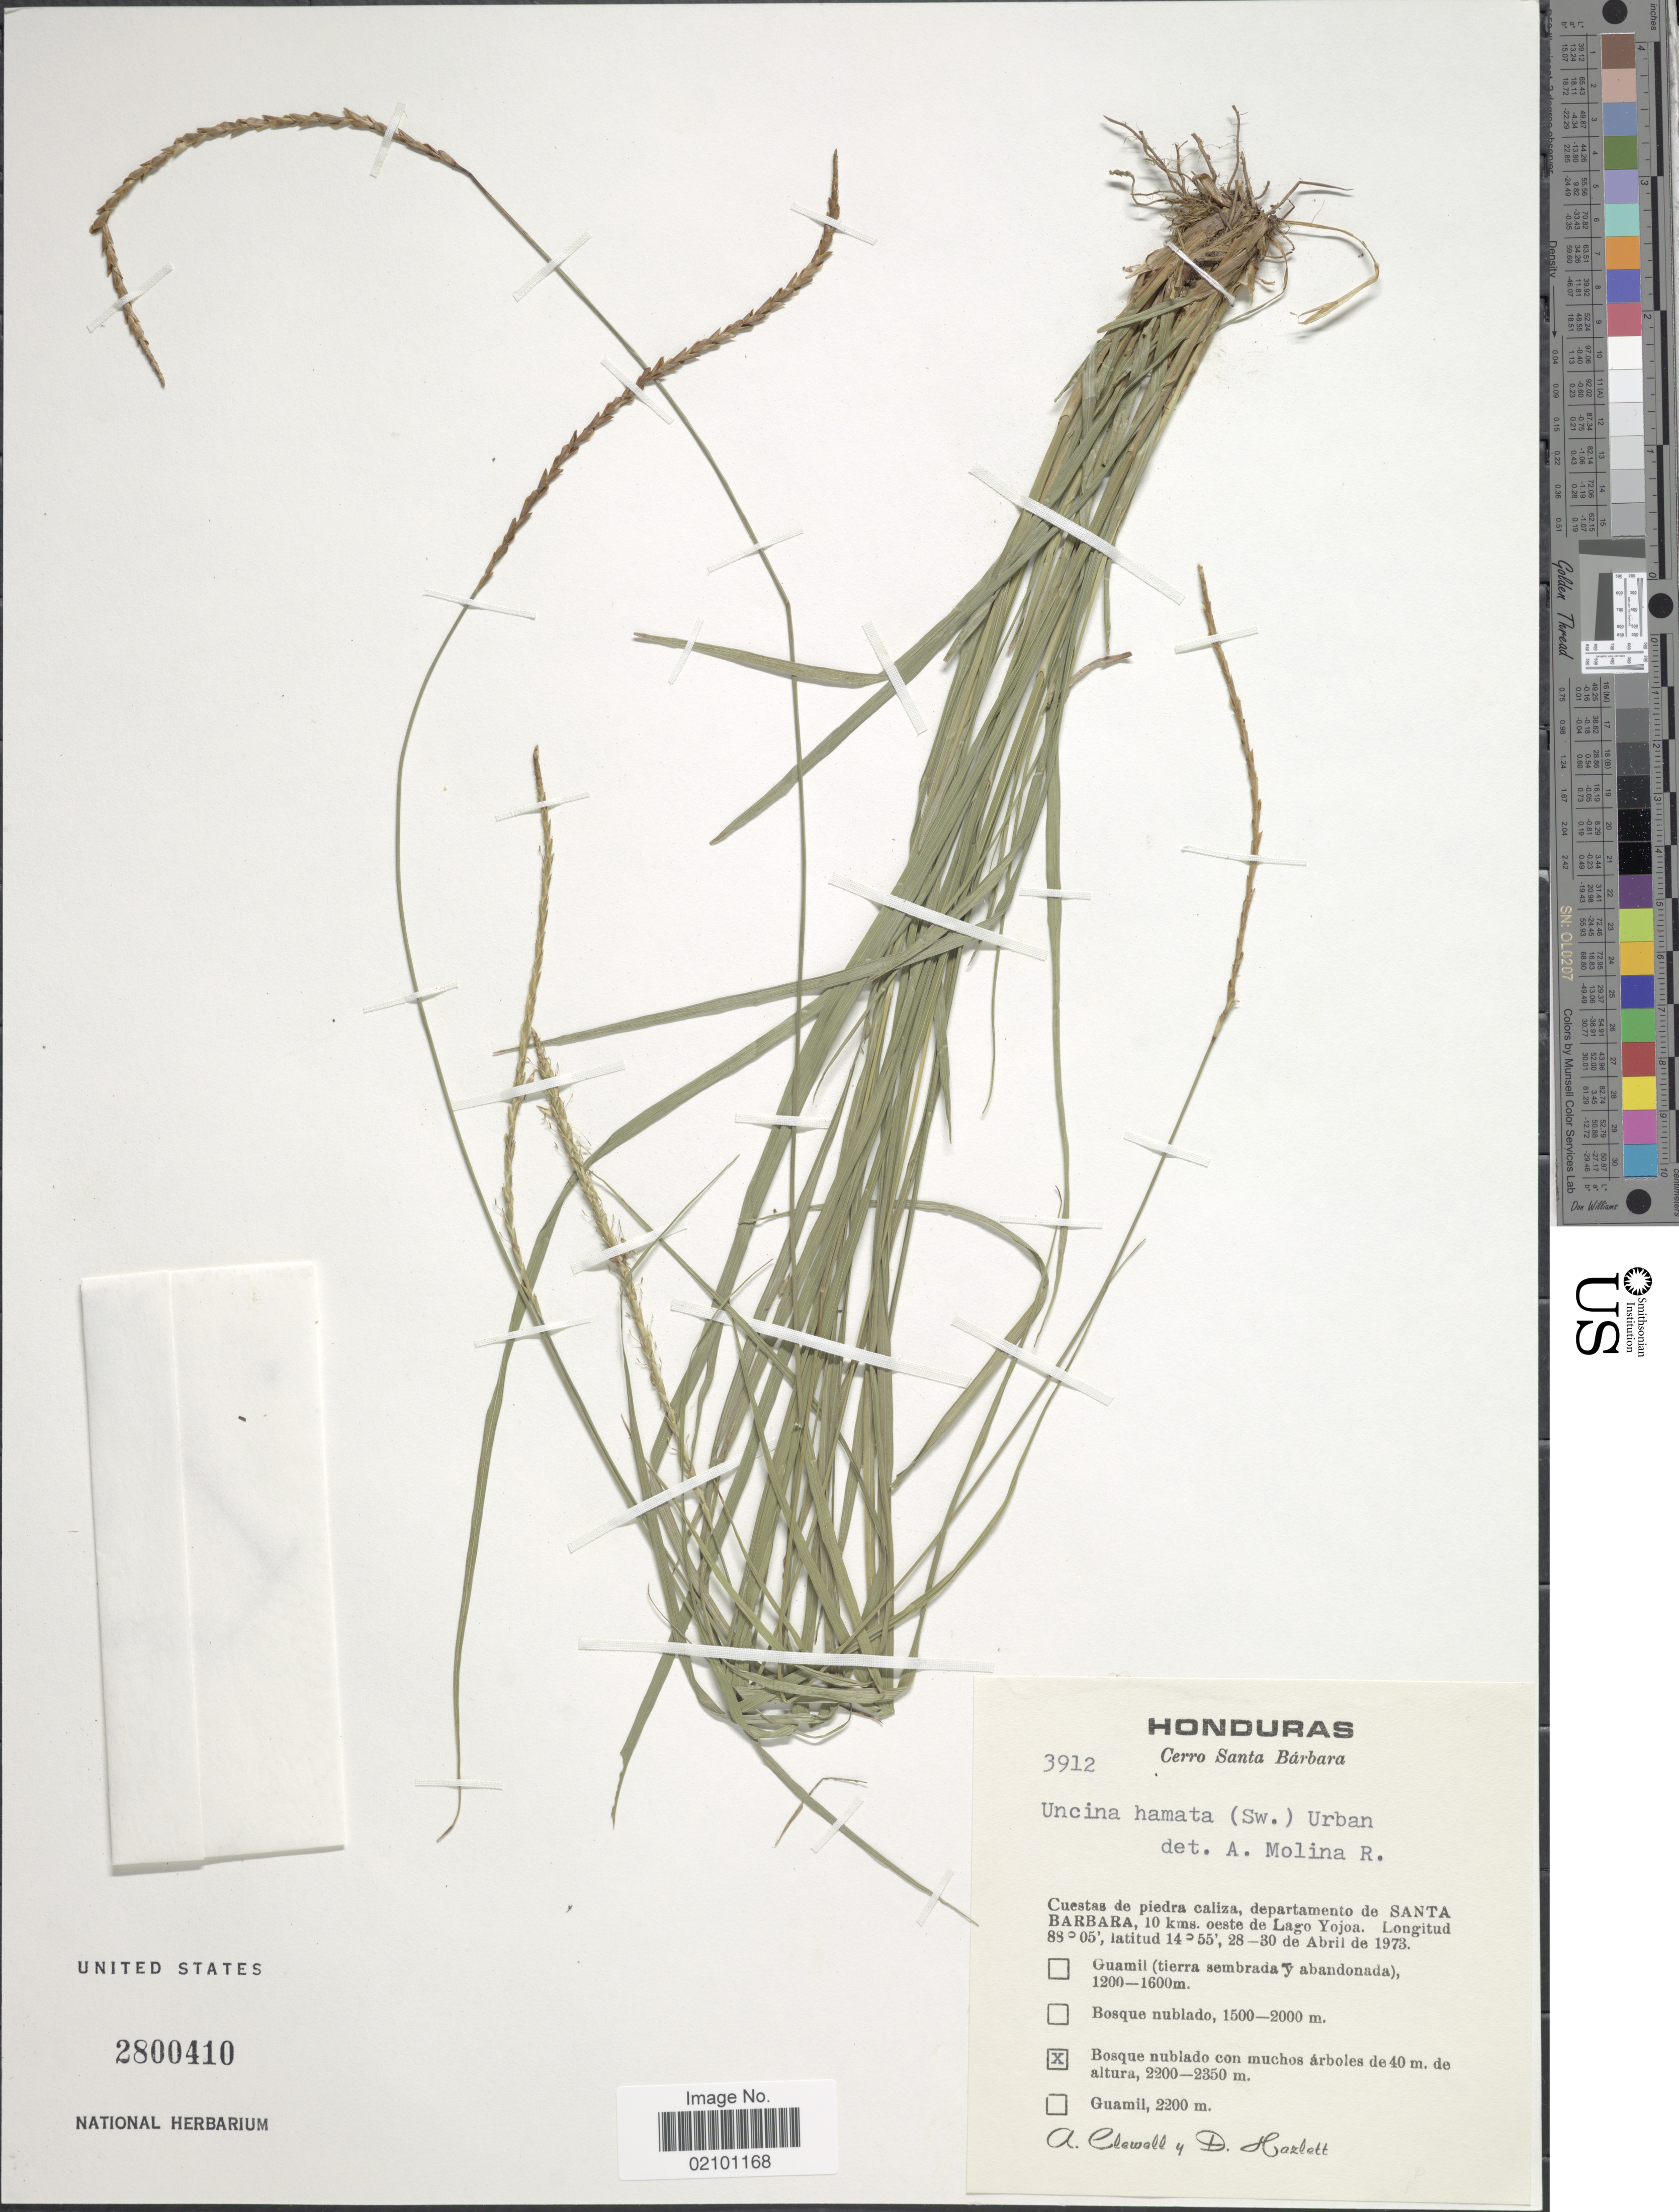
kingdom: Plantae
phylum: Tracheophyta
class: Liliopsida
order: Poales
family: Cyperaceae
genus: Carex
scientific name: Carex hamata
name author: Sw.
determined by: Strong, M. T., (US), Smithsonian Institution - National Museum of Natural History (UNITED STATES)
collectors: A. Clewell & D. Hazlett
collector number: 3912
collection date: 1973-04-28/1973-04-30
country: Honduras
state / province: Santa Bárbara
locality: Cerro Santa Barbara, Cuestas de piedra caliza, 10 kms oeste de Lago Yojoa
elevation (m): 2200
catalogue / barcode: US 2800410